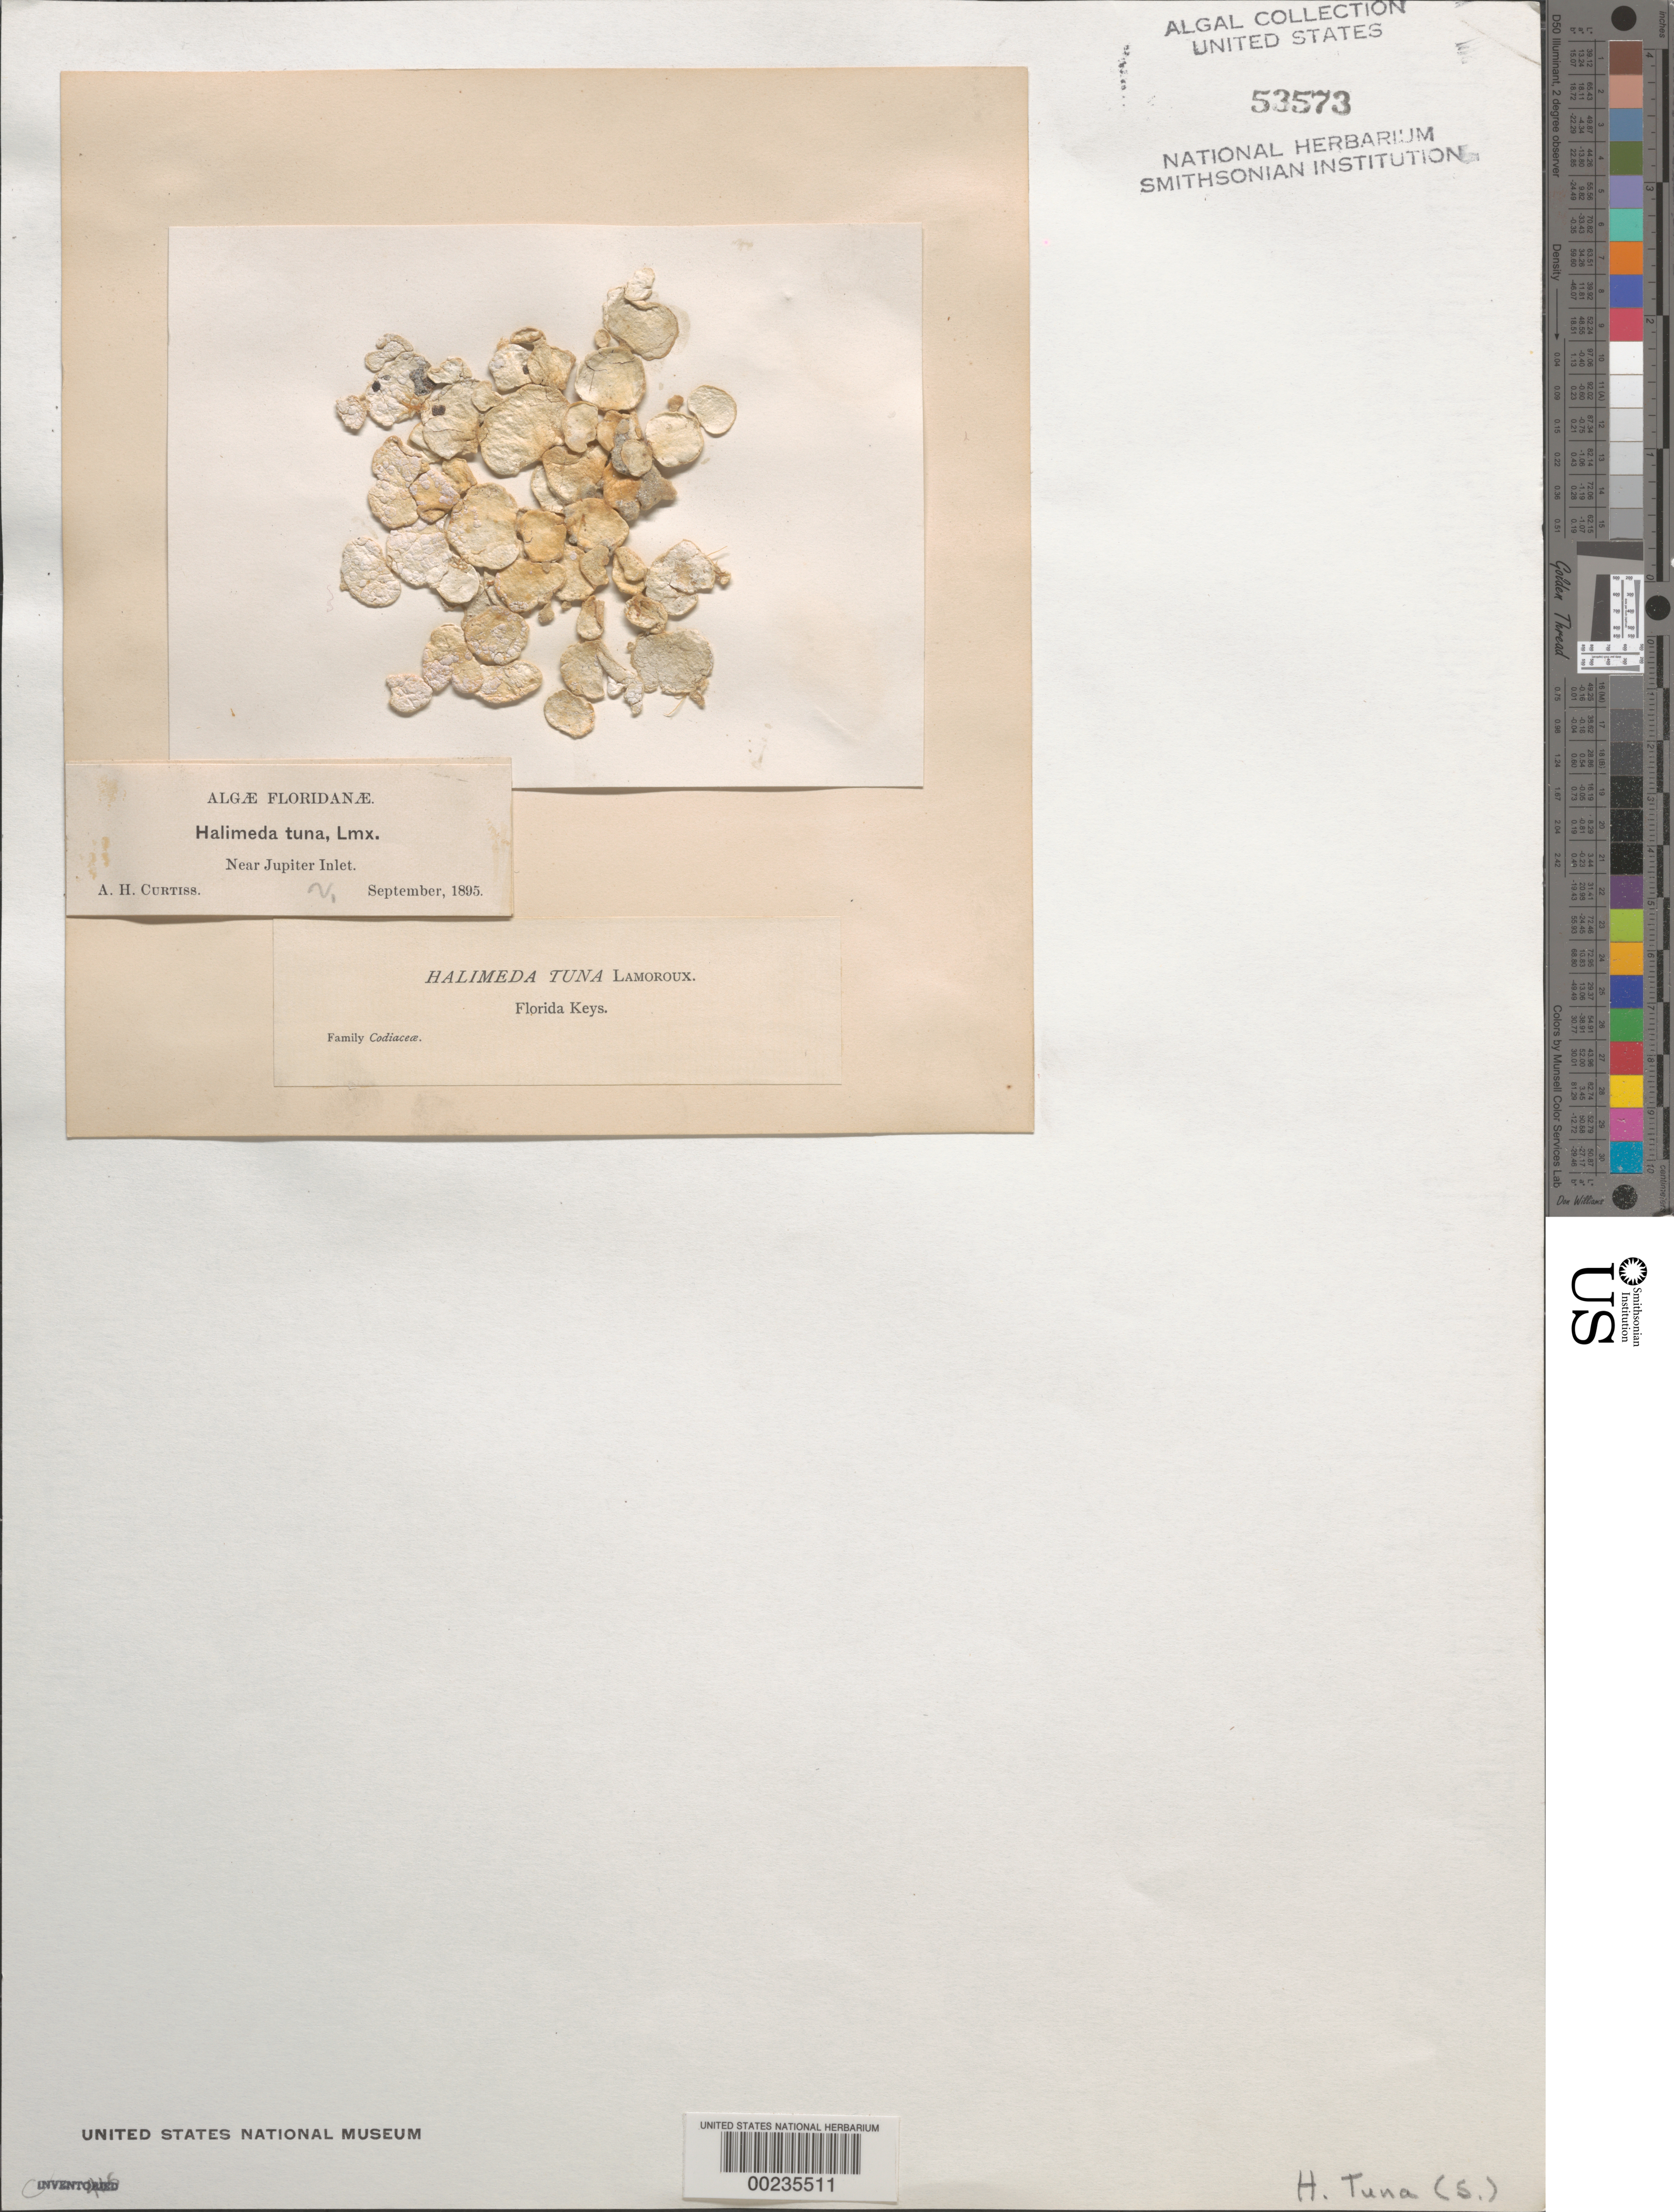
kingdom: Plantae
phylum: Chlorophyta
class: Ulvophyceae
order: Bryopsidales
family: Halimedaceae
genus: Halimeda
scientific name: Halimeda tuna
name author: (J. Ellis & Sol.) J.V.Lamouroux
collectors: A. H. Curtiss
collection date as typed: Sep 1895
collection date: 1895-09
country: United States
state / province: Florida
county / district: Palm Beach County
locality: Near Jupiter Inlet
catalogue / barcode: US 53573